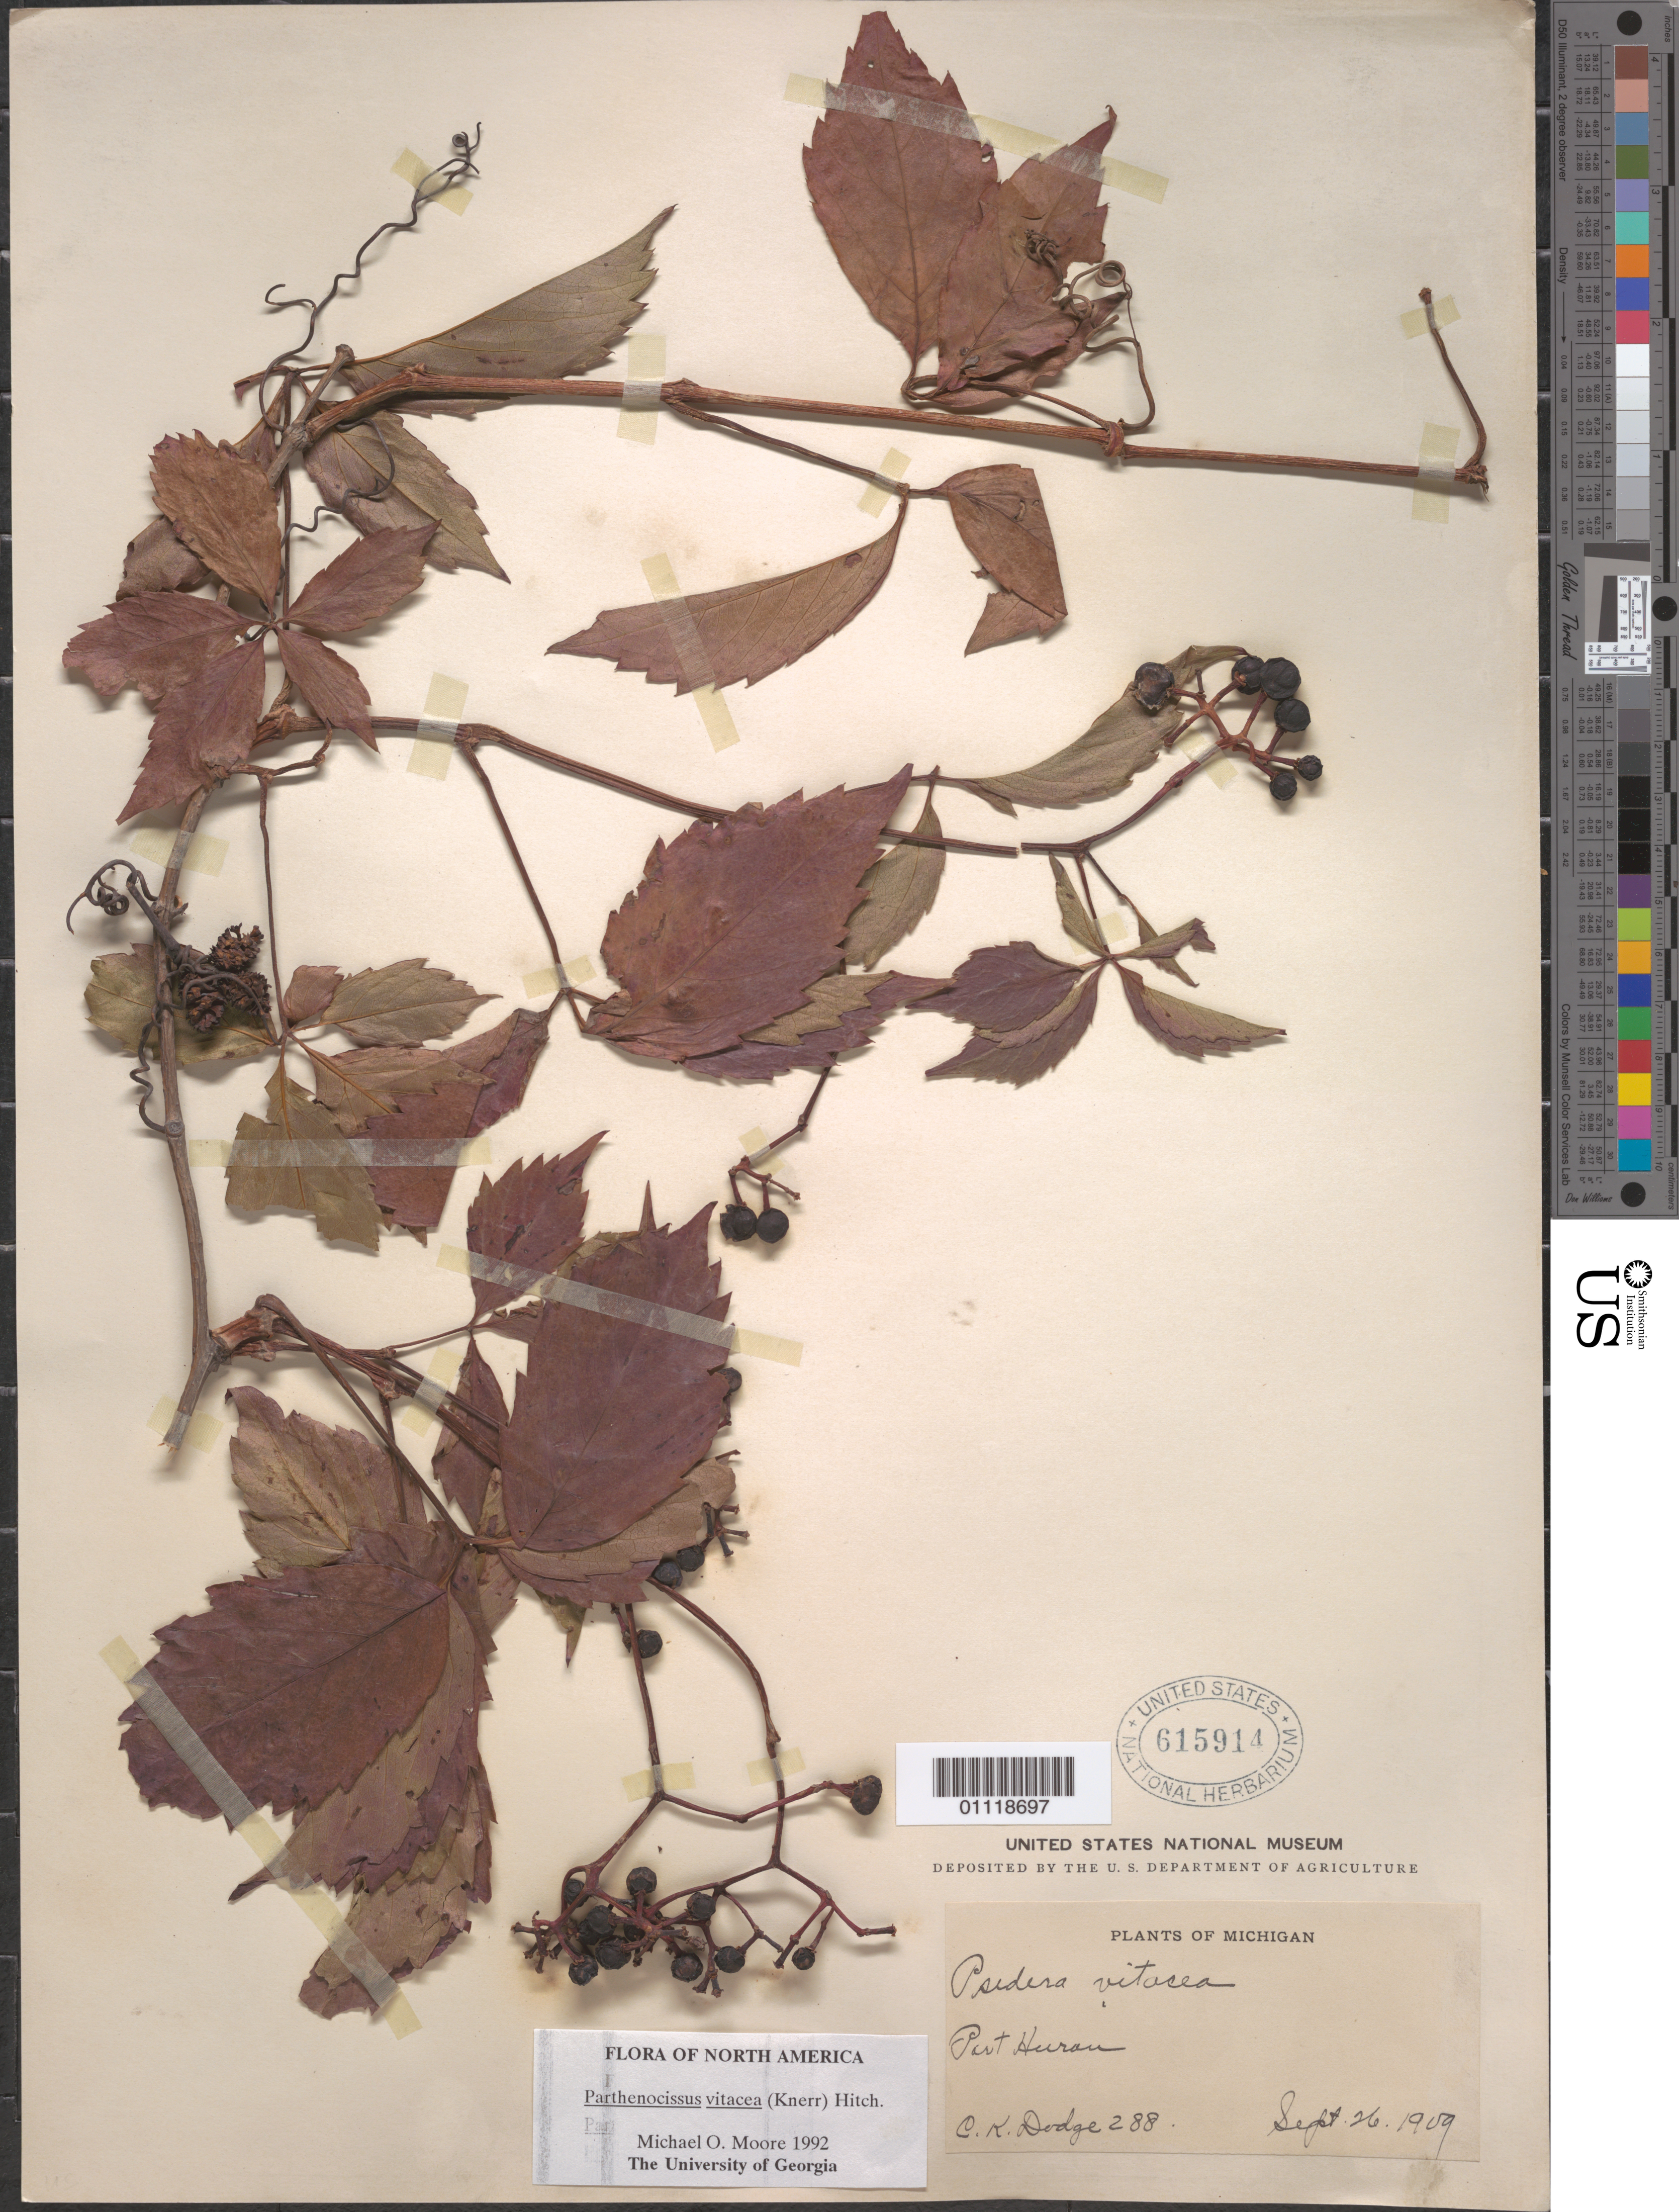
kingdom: Plantae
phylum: Tracheophyta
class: Magnoliopsida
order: Vitales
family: Vitaceae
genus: Parthenocissus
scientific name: Parthenocissus vitacea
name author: (Knerr) Hitchc.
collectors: C. Dodge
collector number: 288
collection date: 1909-09-26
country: United States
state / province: Michigan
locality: Port Huron.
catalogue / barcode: US 615914